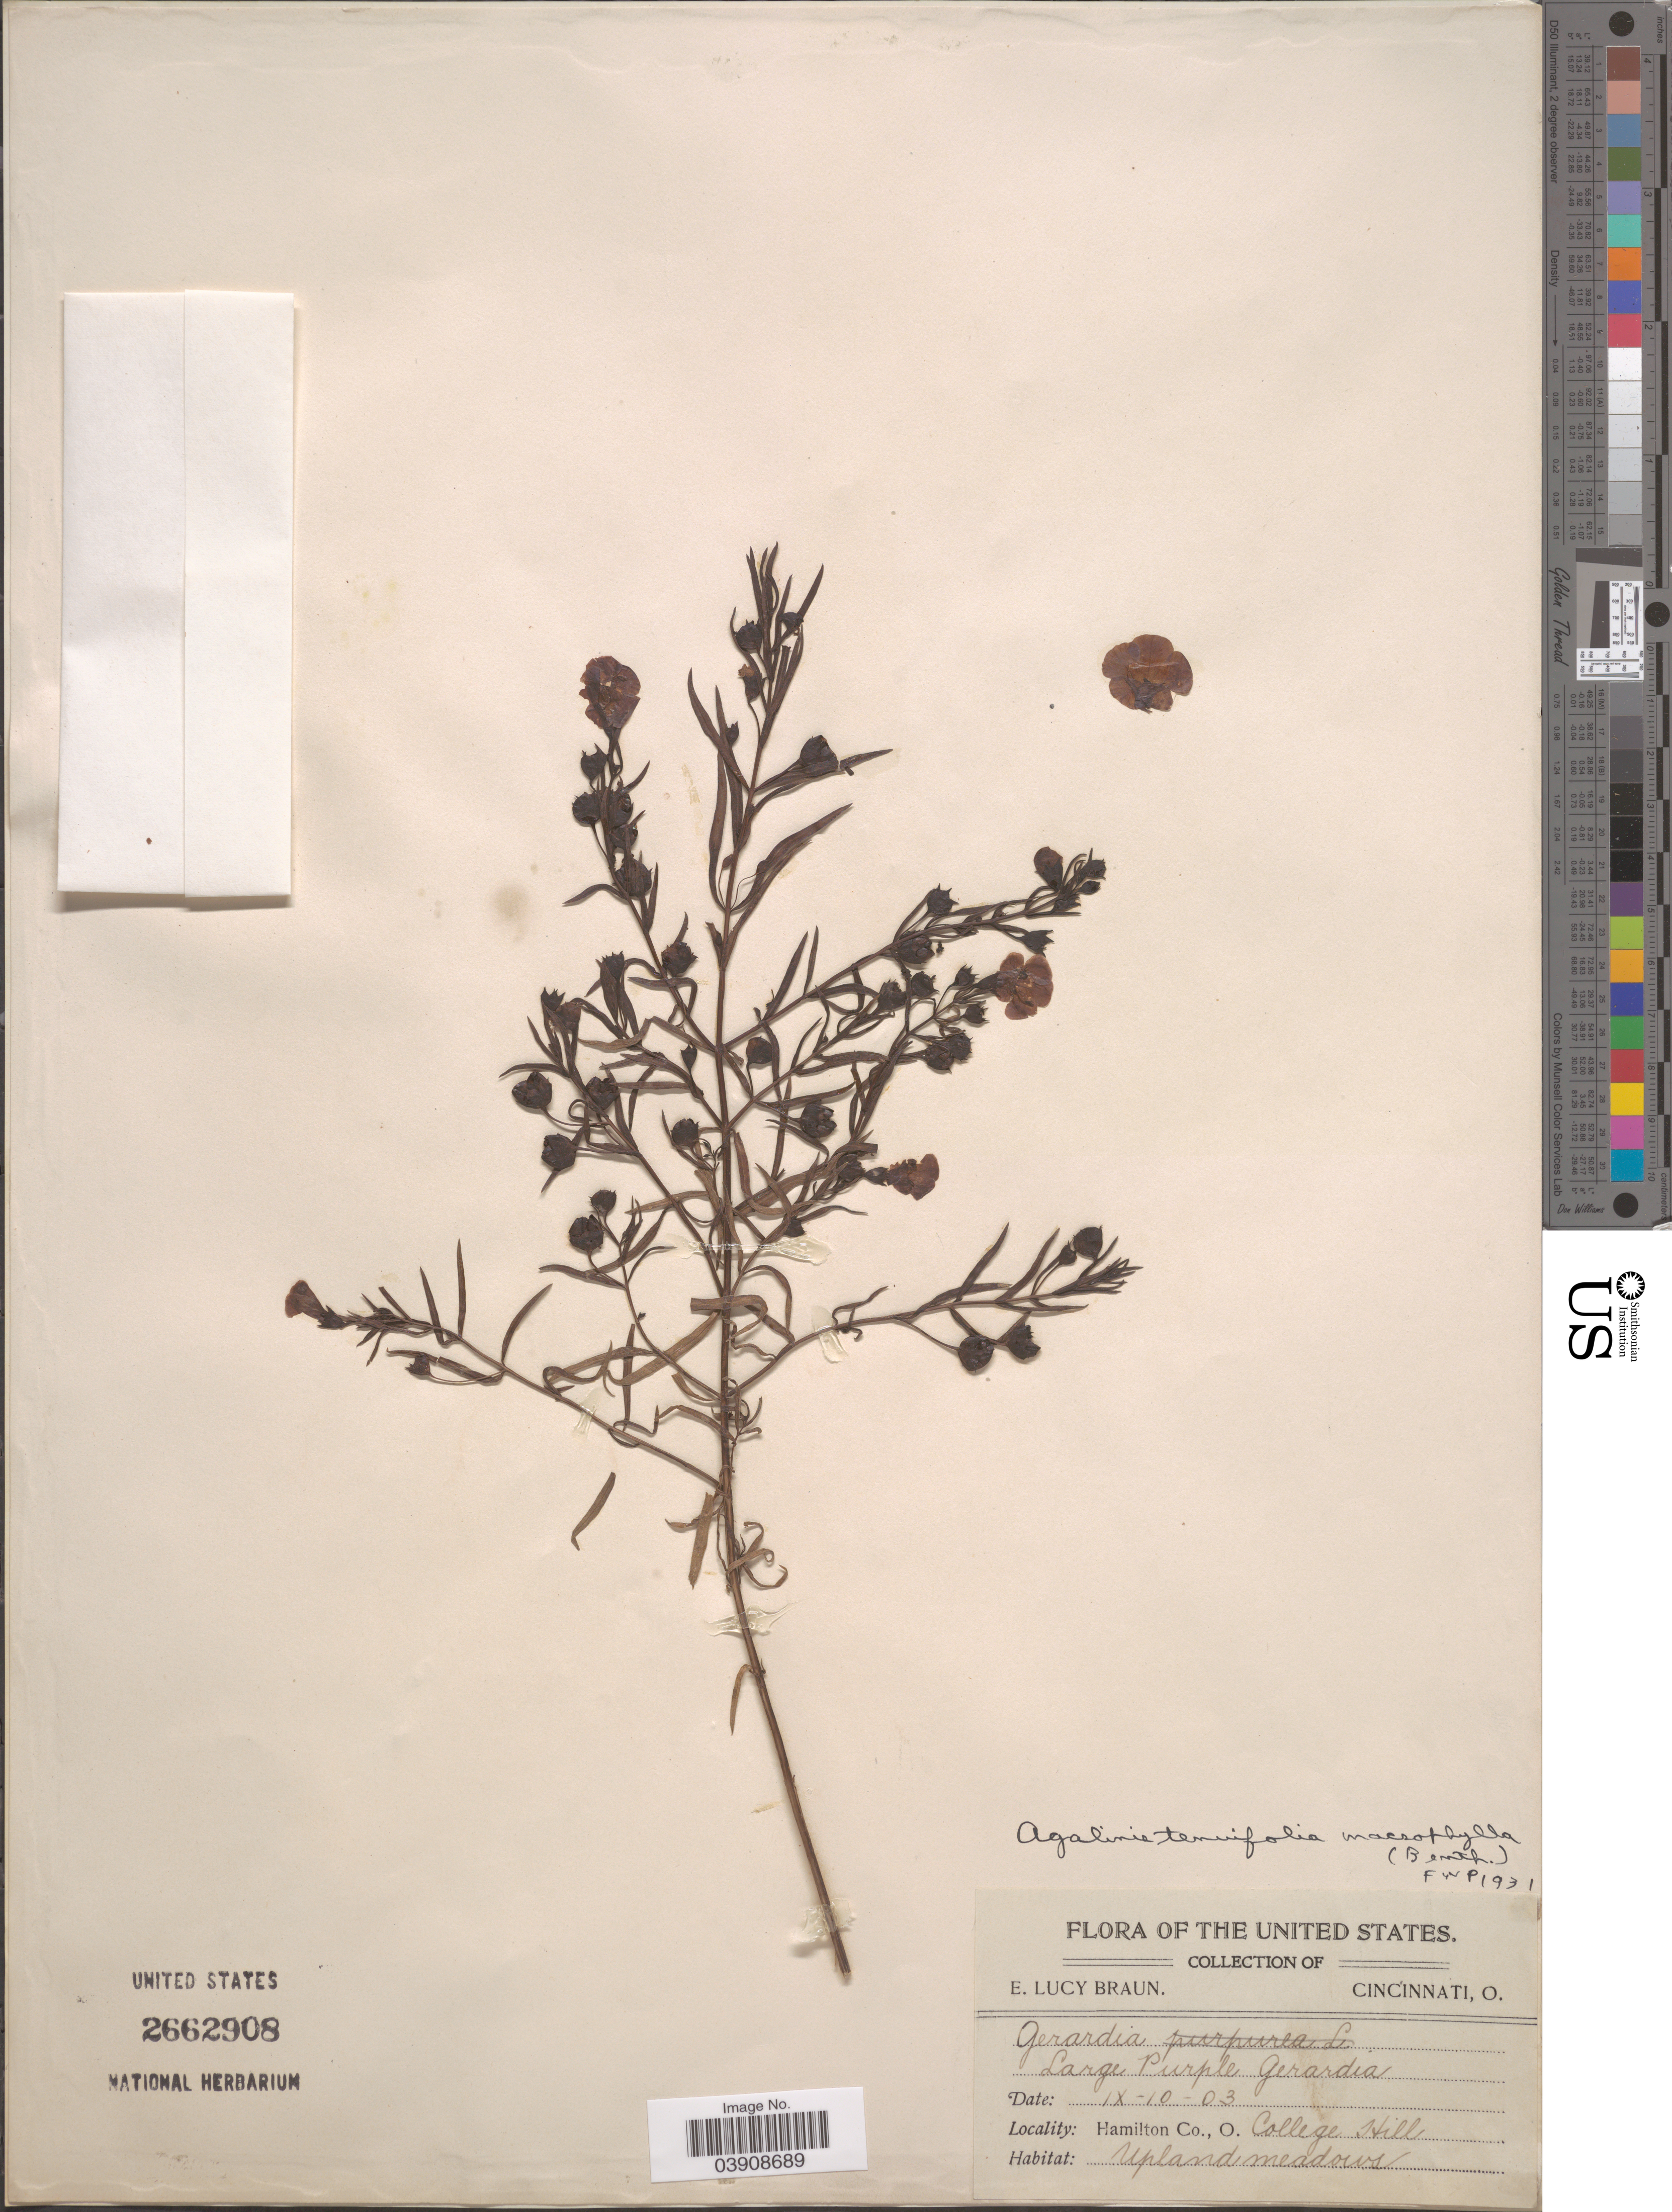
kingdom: Plantae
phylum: Tracheophyta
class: Magnoliopsida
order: Lamiales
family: Orobanchaceae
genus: Agalinis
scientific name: Agalinis tenuifolia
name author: (Vahl) Raf.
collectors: E. L. Braun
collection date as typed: Transcribed d/m/y: 10/9/3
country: United States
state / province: Ohio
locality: Hamilton Co. College Hill. Upland meadows.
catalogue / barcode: US 2662908